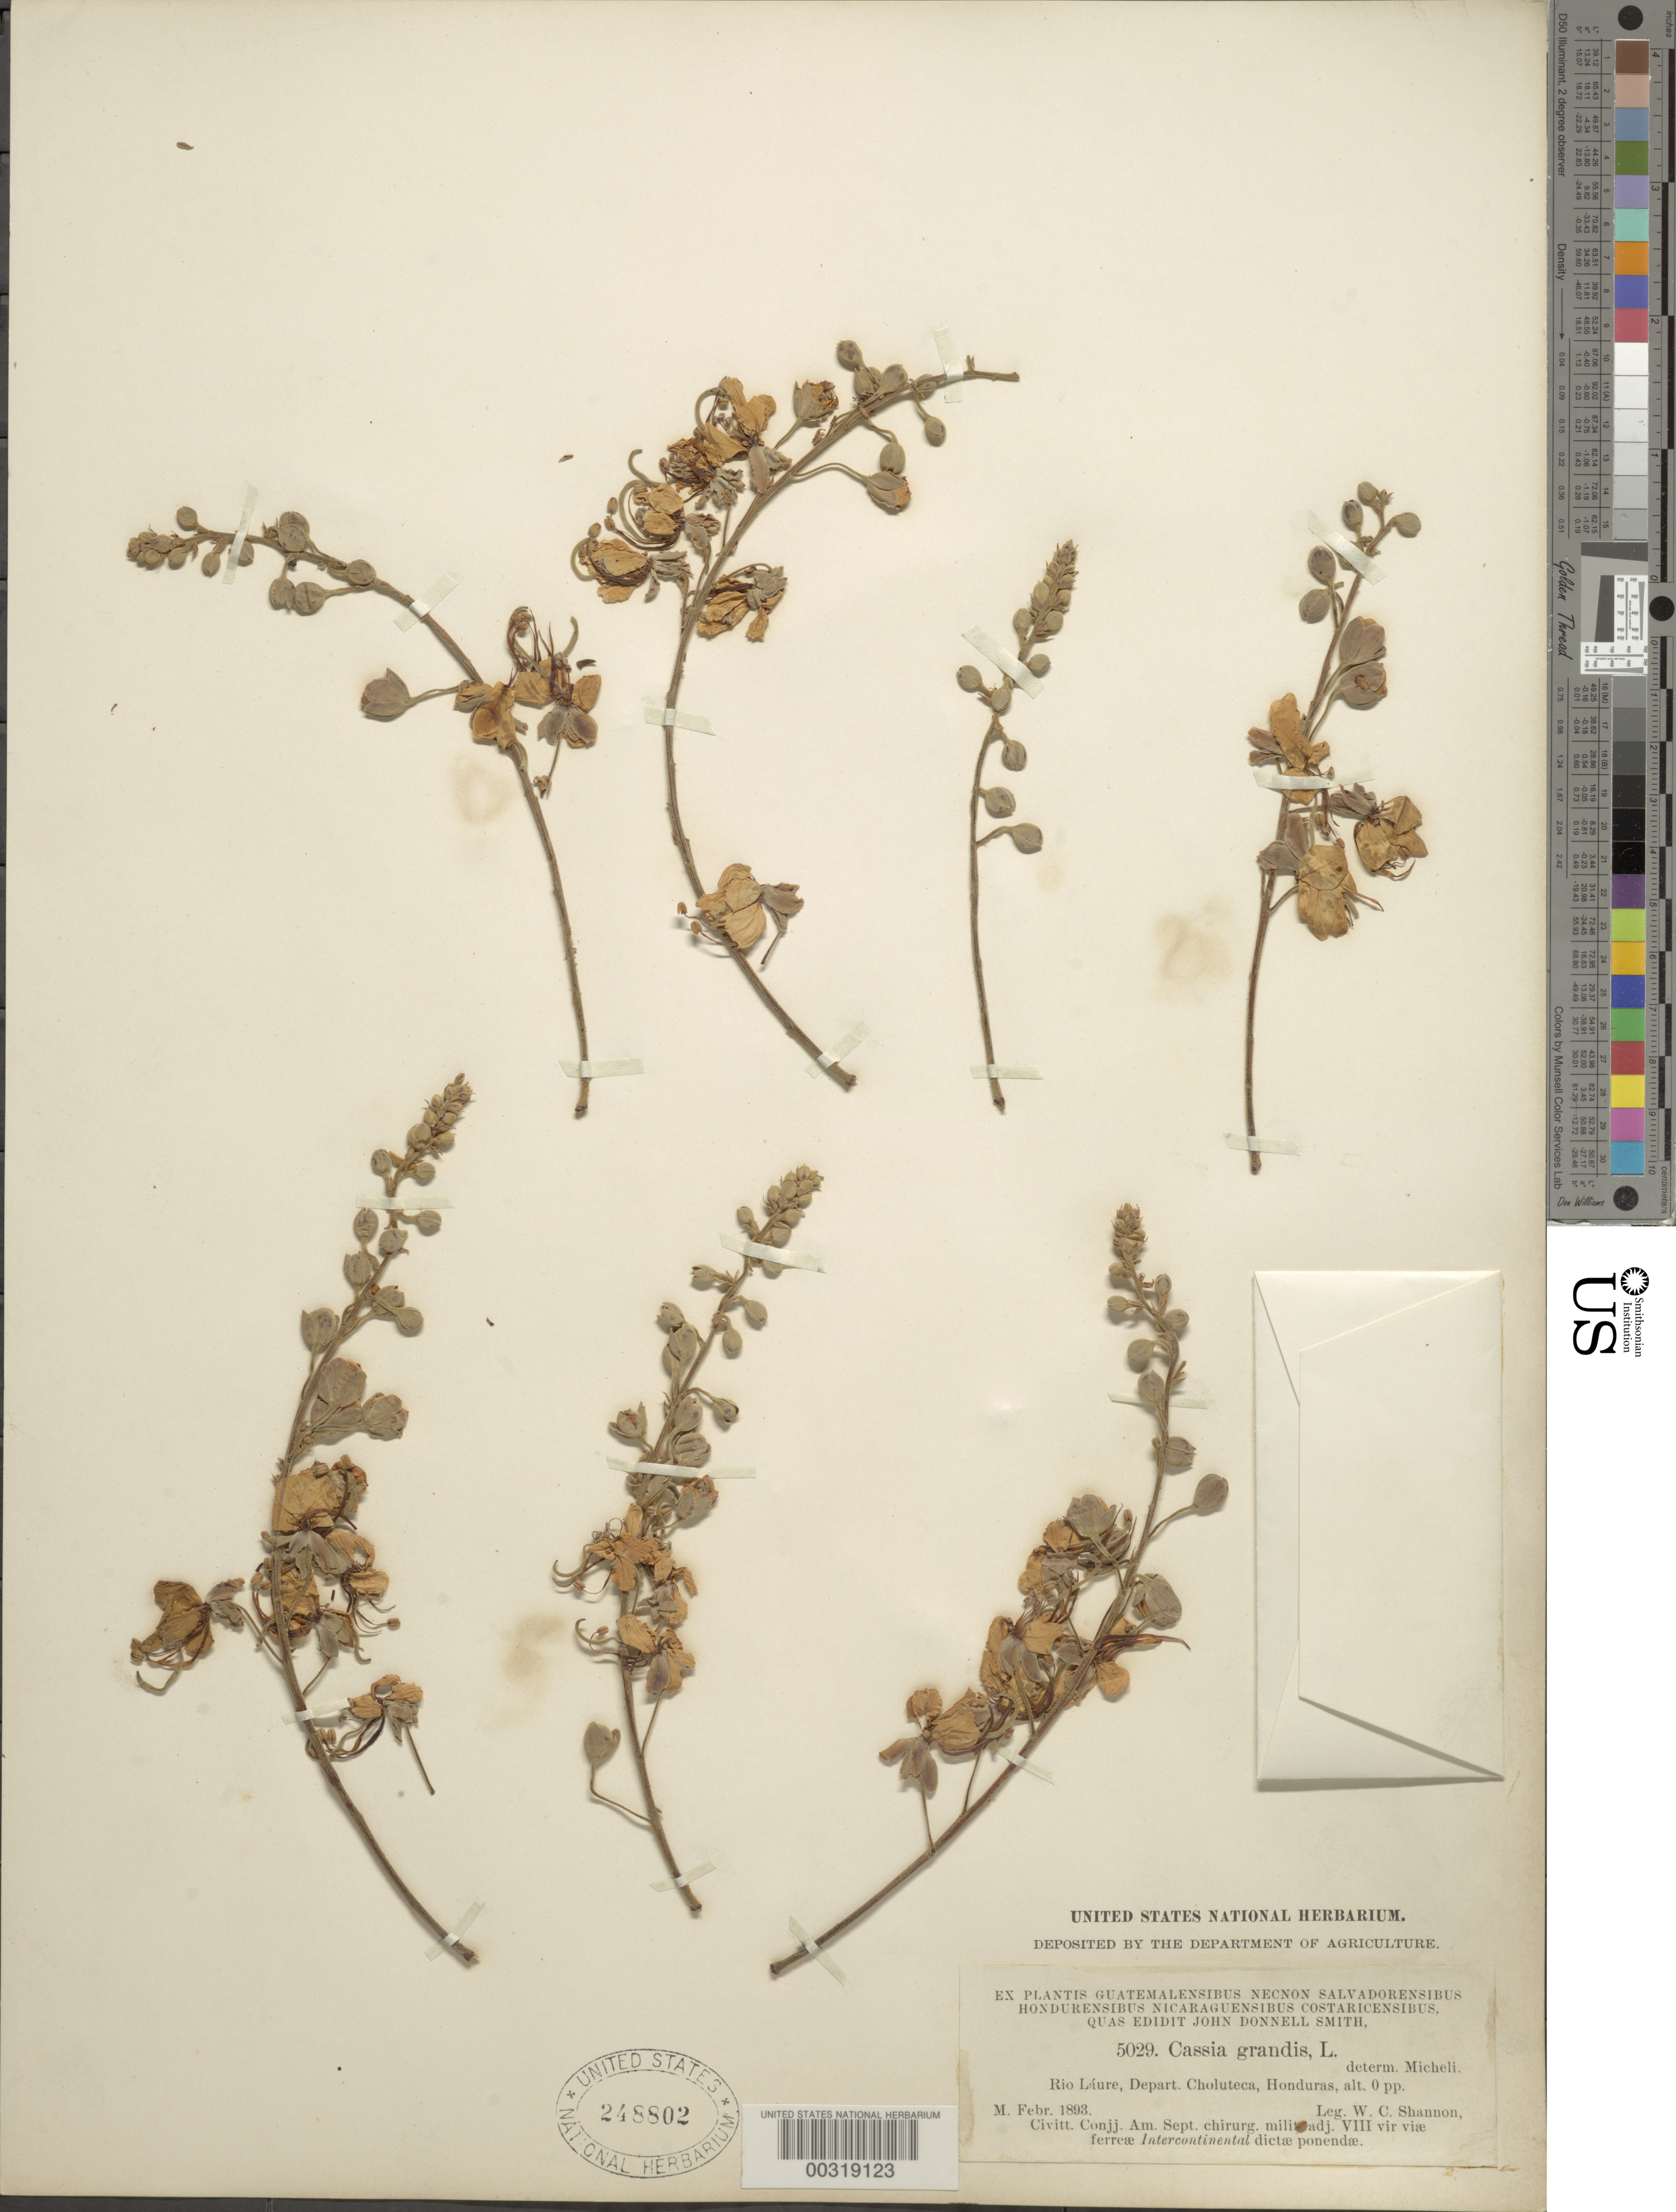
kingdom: Plantae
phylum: Tracheophyta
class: Magnoliopsida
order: Fabales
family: Fabaceae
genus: Cassia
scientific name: Cassia grandis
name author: L. f.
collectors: W. C. Shannon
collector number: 5029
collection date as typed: Feb 1893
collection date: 1893-02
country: Honduras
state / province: Choluteca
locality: Rio Laure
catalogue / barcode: US 248802